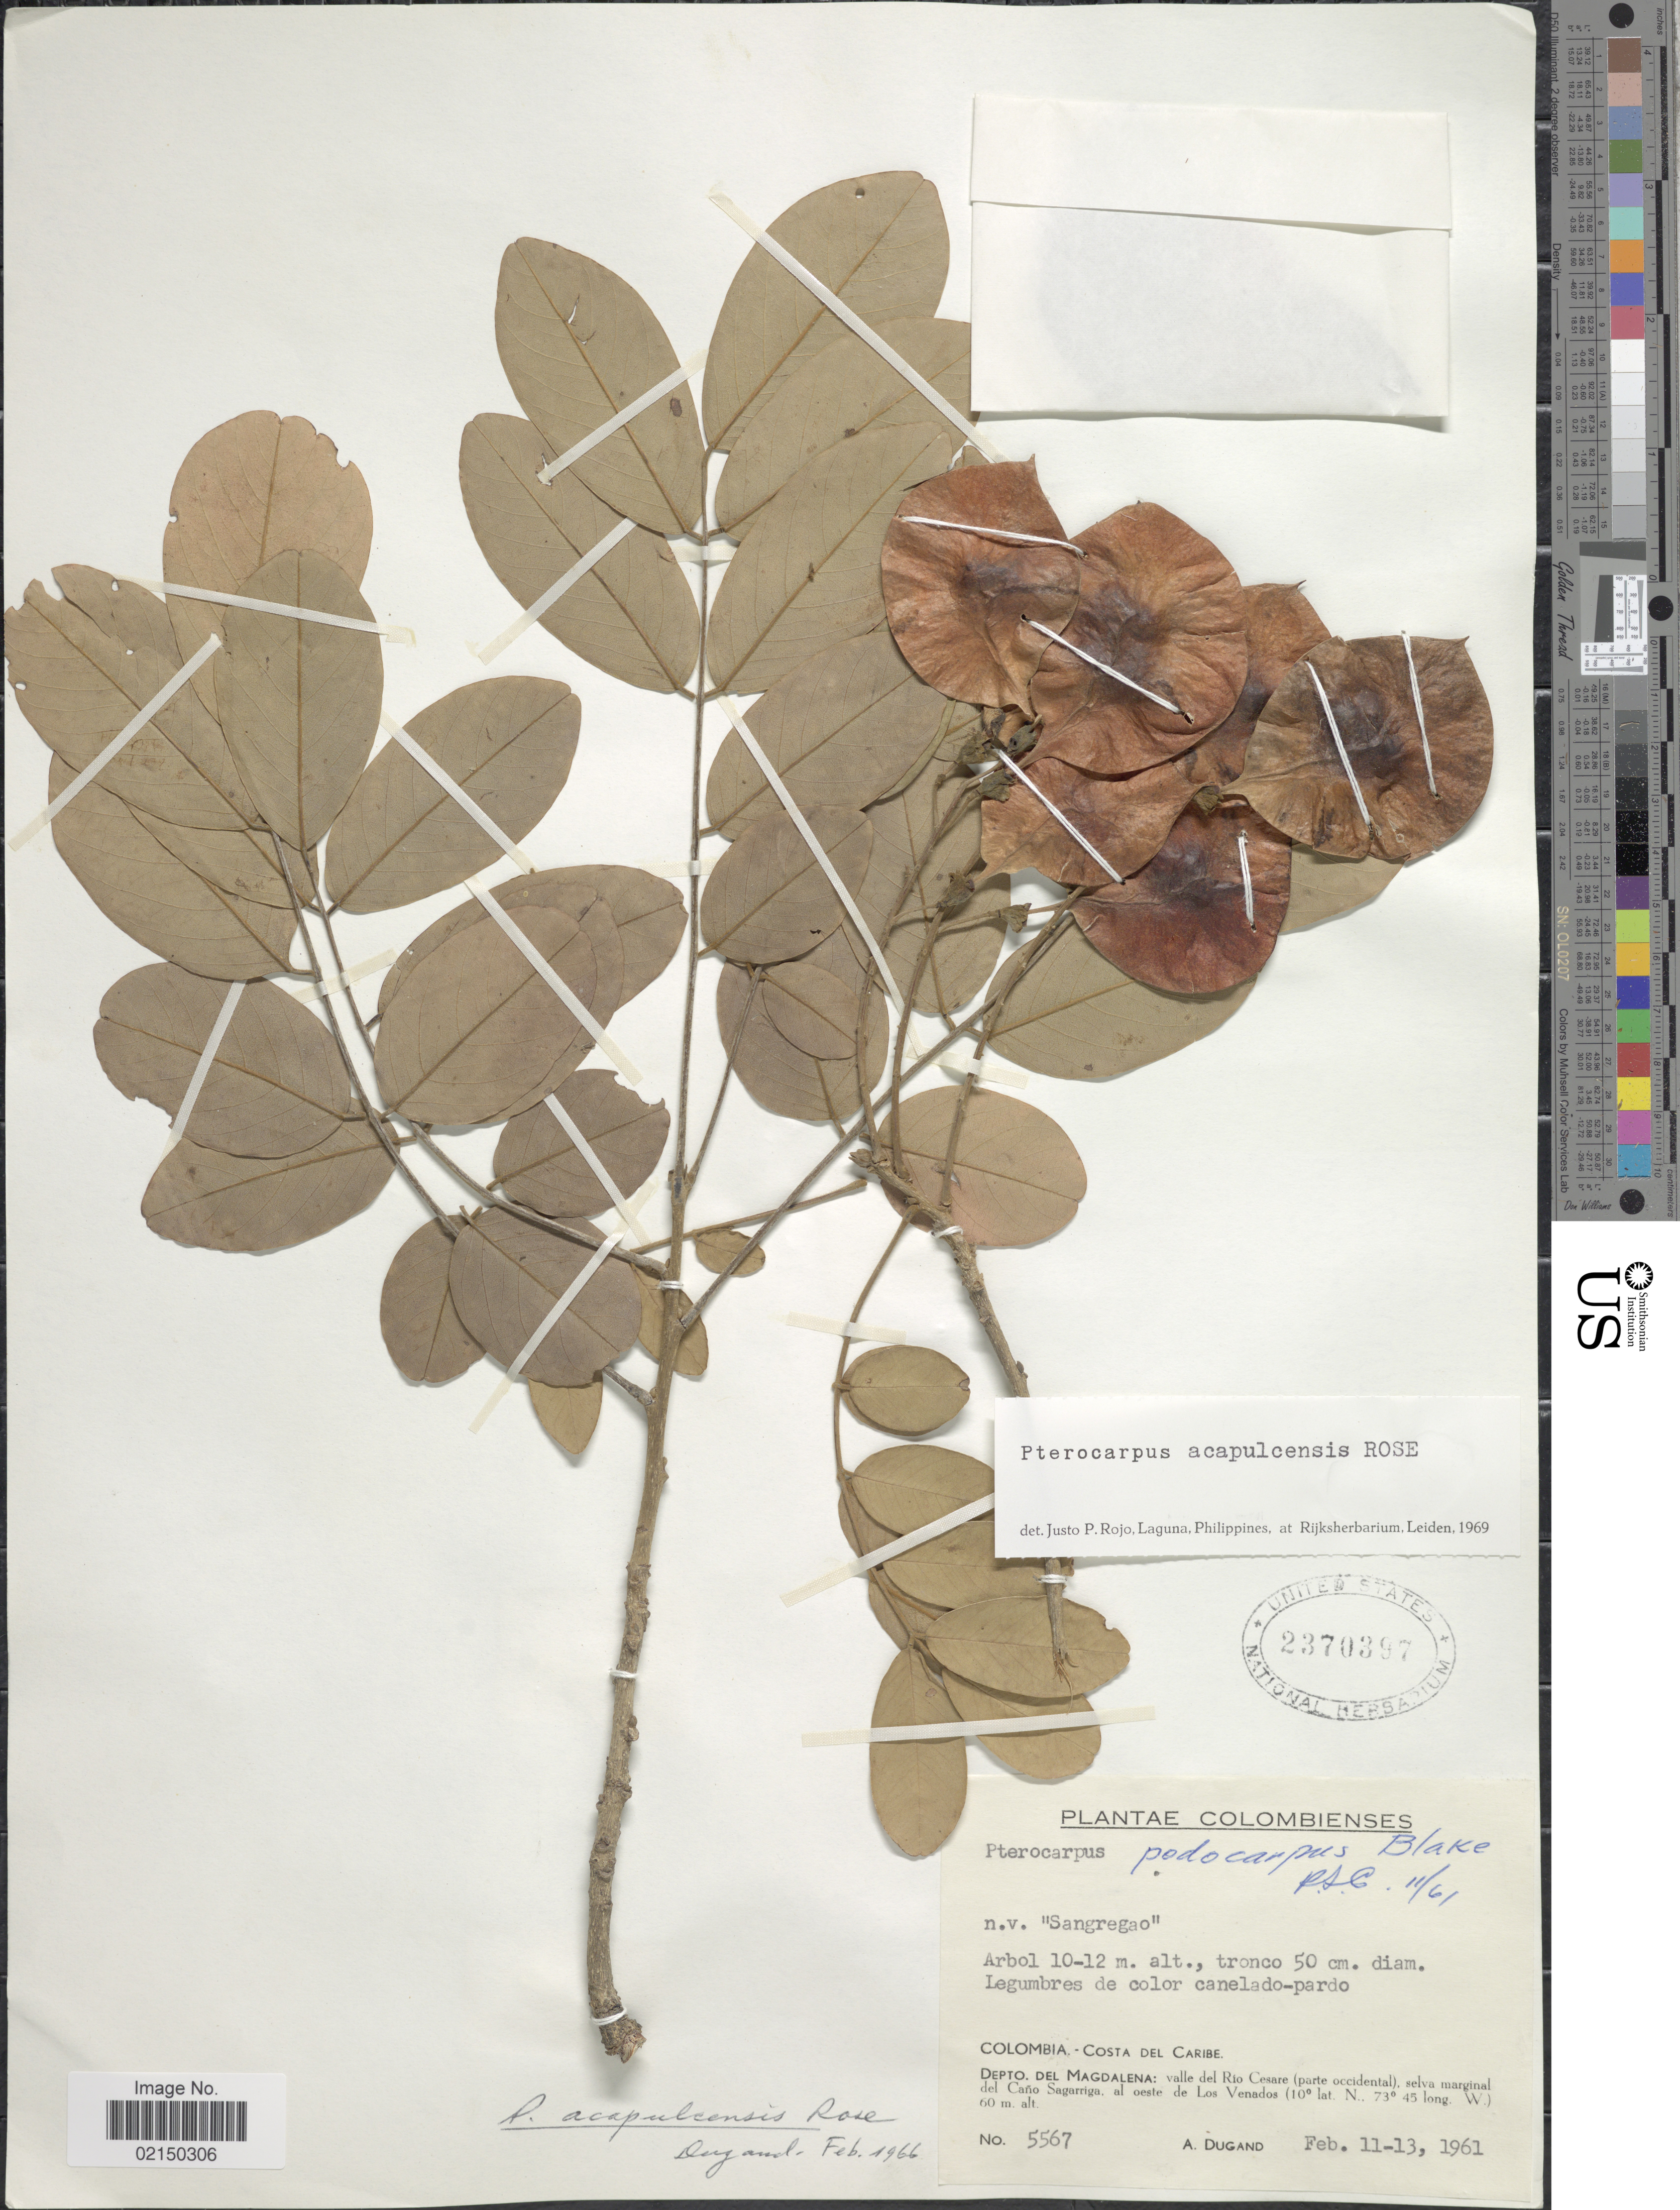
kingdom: Plantae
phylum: Tracheophyta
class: Magnoliopsida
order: Fabales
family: Fabaceae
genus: Pterocarpus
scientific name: Pterocarpus acapulcensis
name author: Rose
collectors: A. Dugand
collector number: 5567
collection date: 1961-02-11/1961-02-13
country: Colombia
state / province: Magdalena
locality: Costa del Caribe, valle del Rio Cesare (parte occidental), selva marginal del Caño Sagarriga, al oeste de Los Venados, Colombienses.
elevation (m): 60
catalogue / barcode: US 2370397